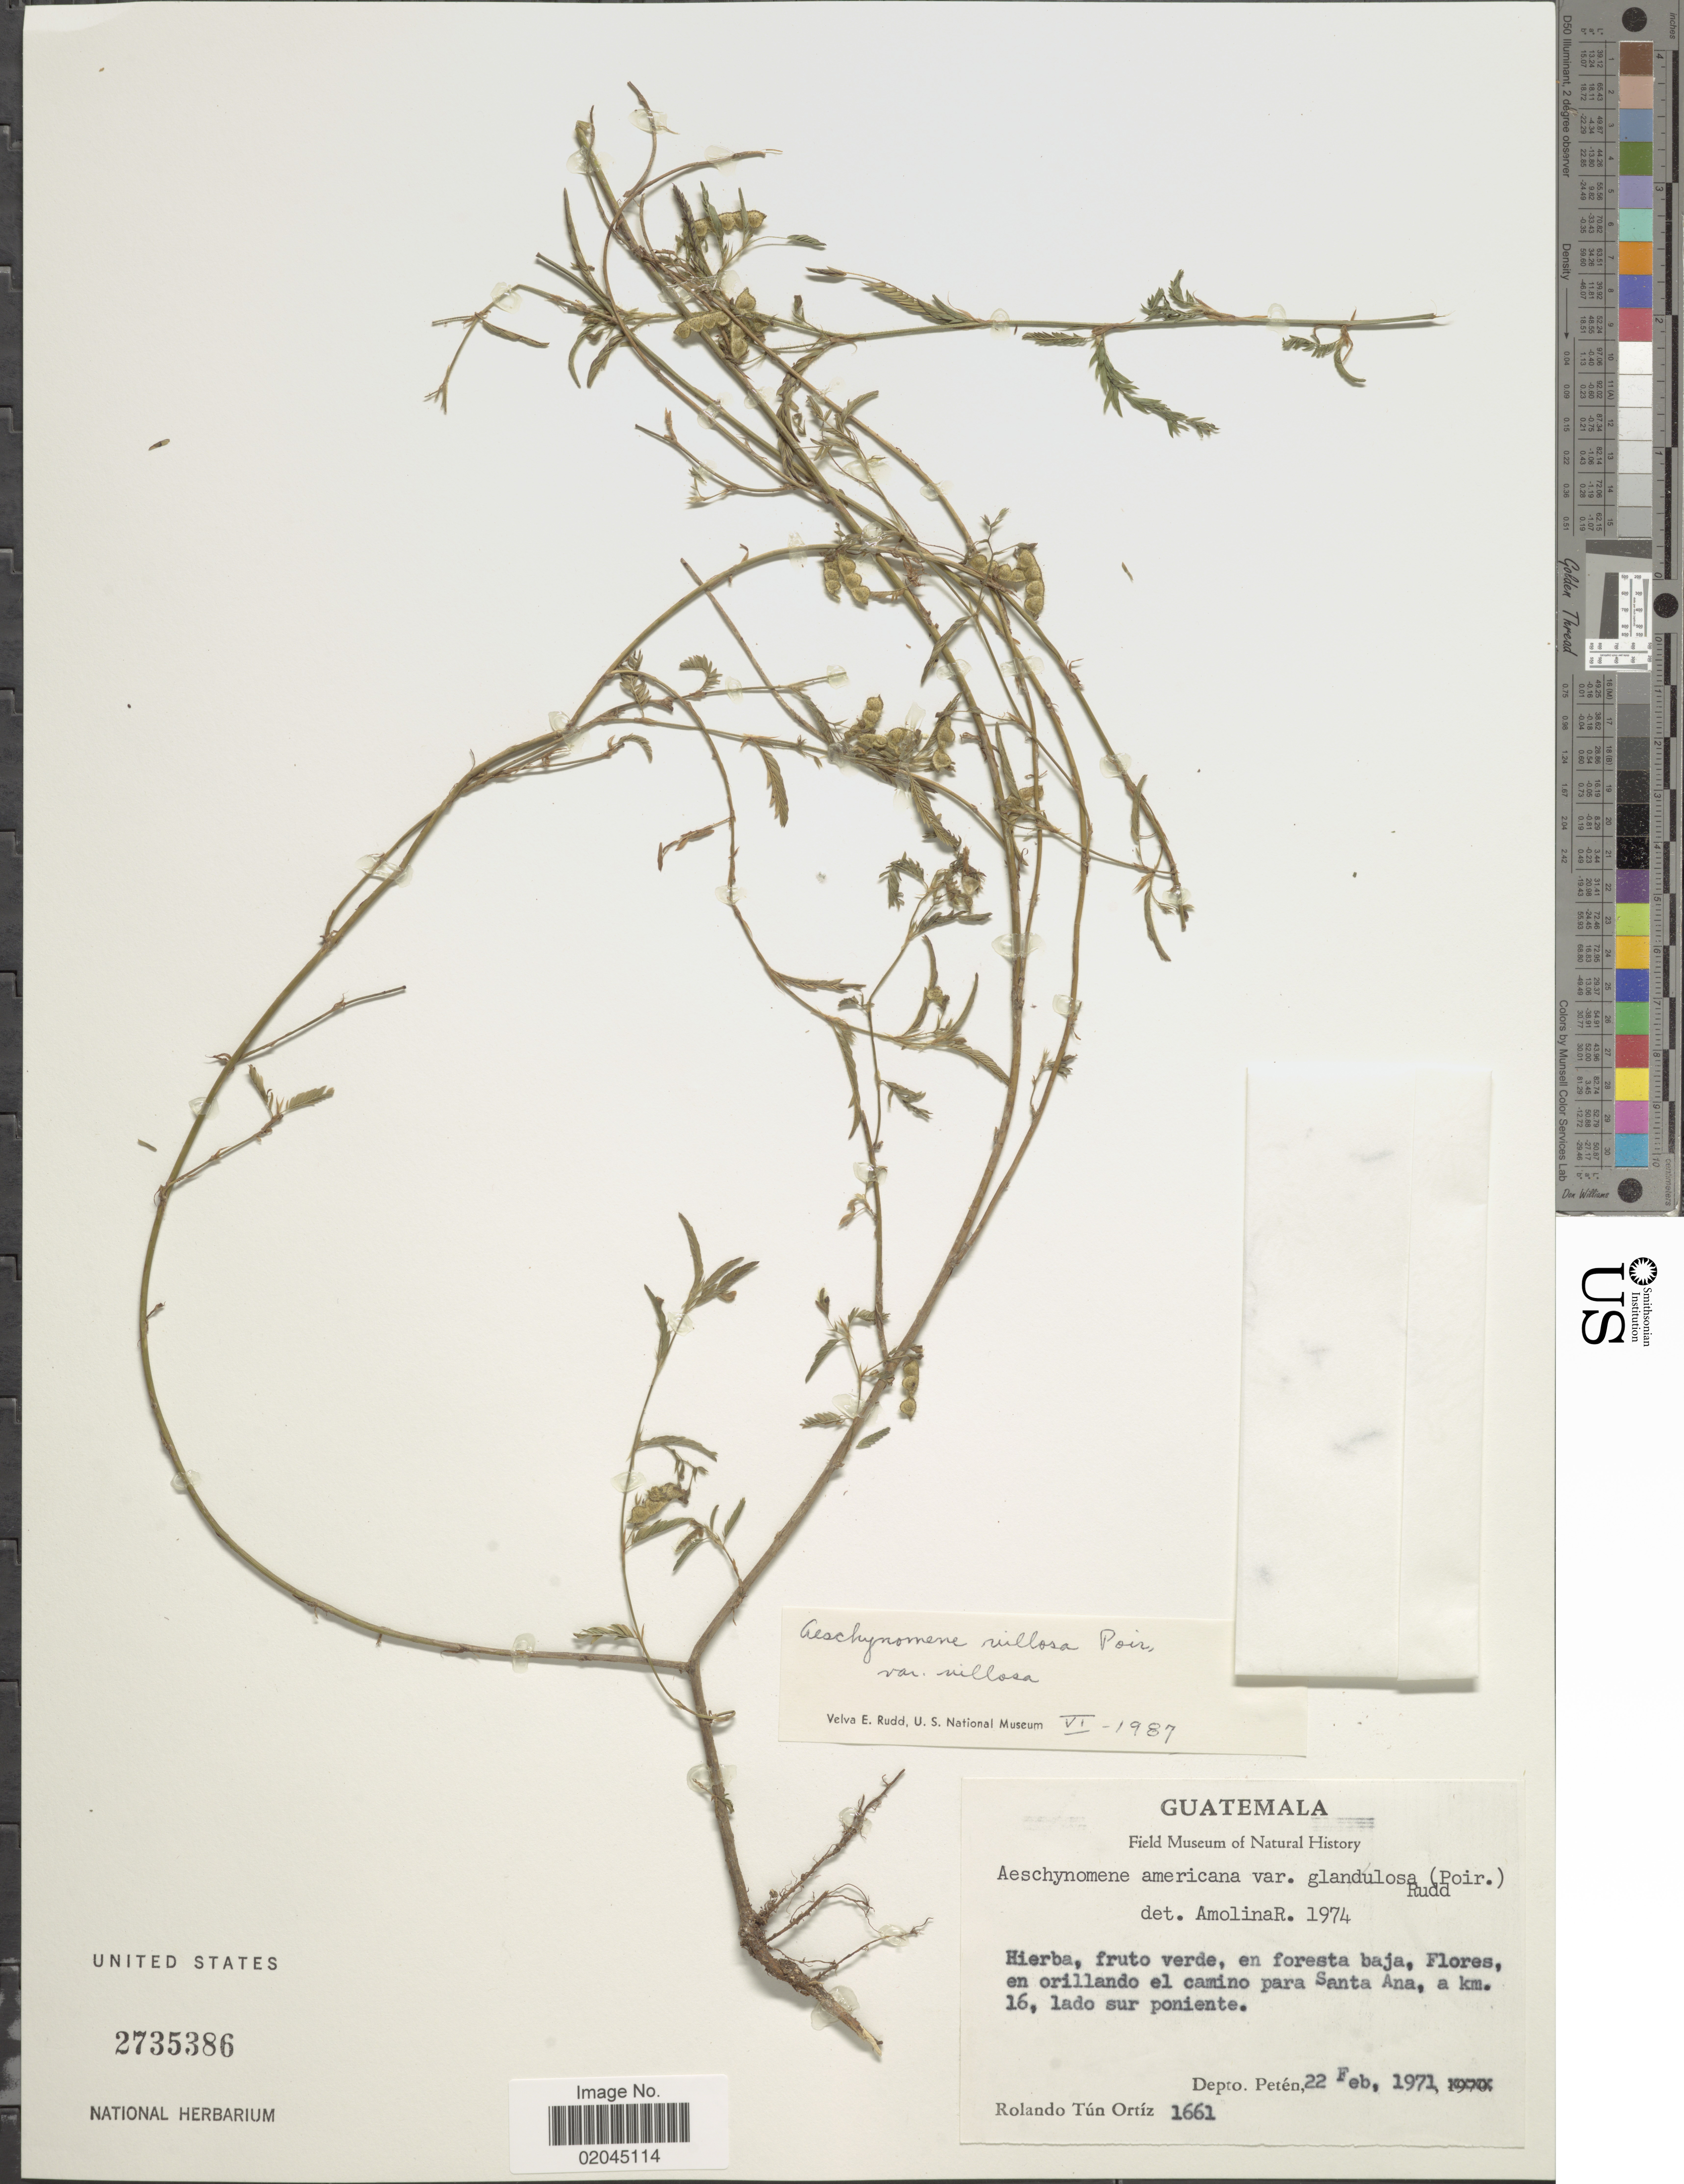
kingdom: Plantae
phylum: Tracheophyta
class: Magnoliopsida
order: Fabales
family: Fabaceae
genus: Aeschynomene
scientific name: Aeschynomene villosa var. villosa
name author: Poir.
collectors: R. T. Ortíz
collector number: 1661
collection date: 1971-02-22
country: Guatemala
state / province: El Petén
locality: En orillando el camino para Santa Ana, a km 16, lado sur poniente, Depto. Peten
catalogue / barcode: US 2735386